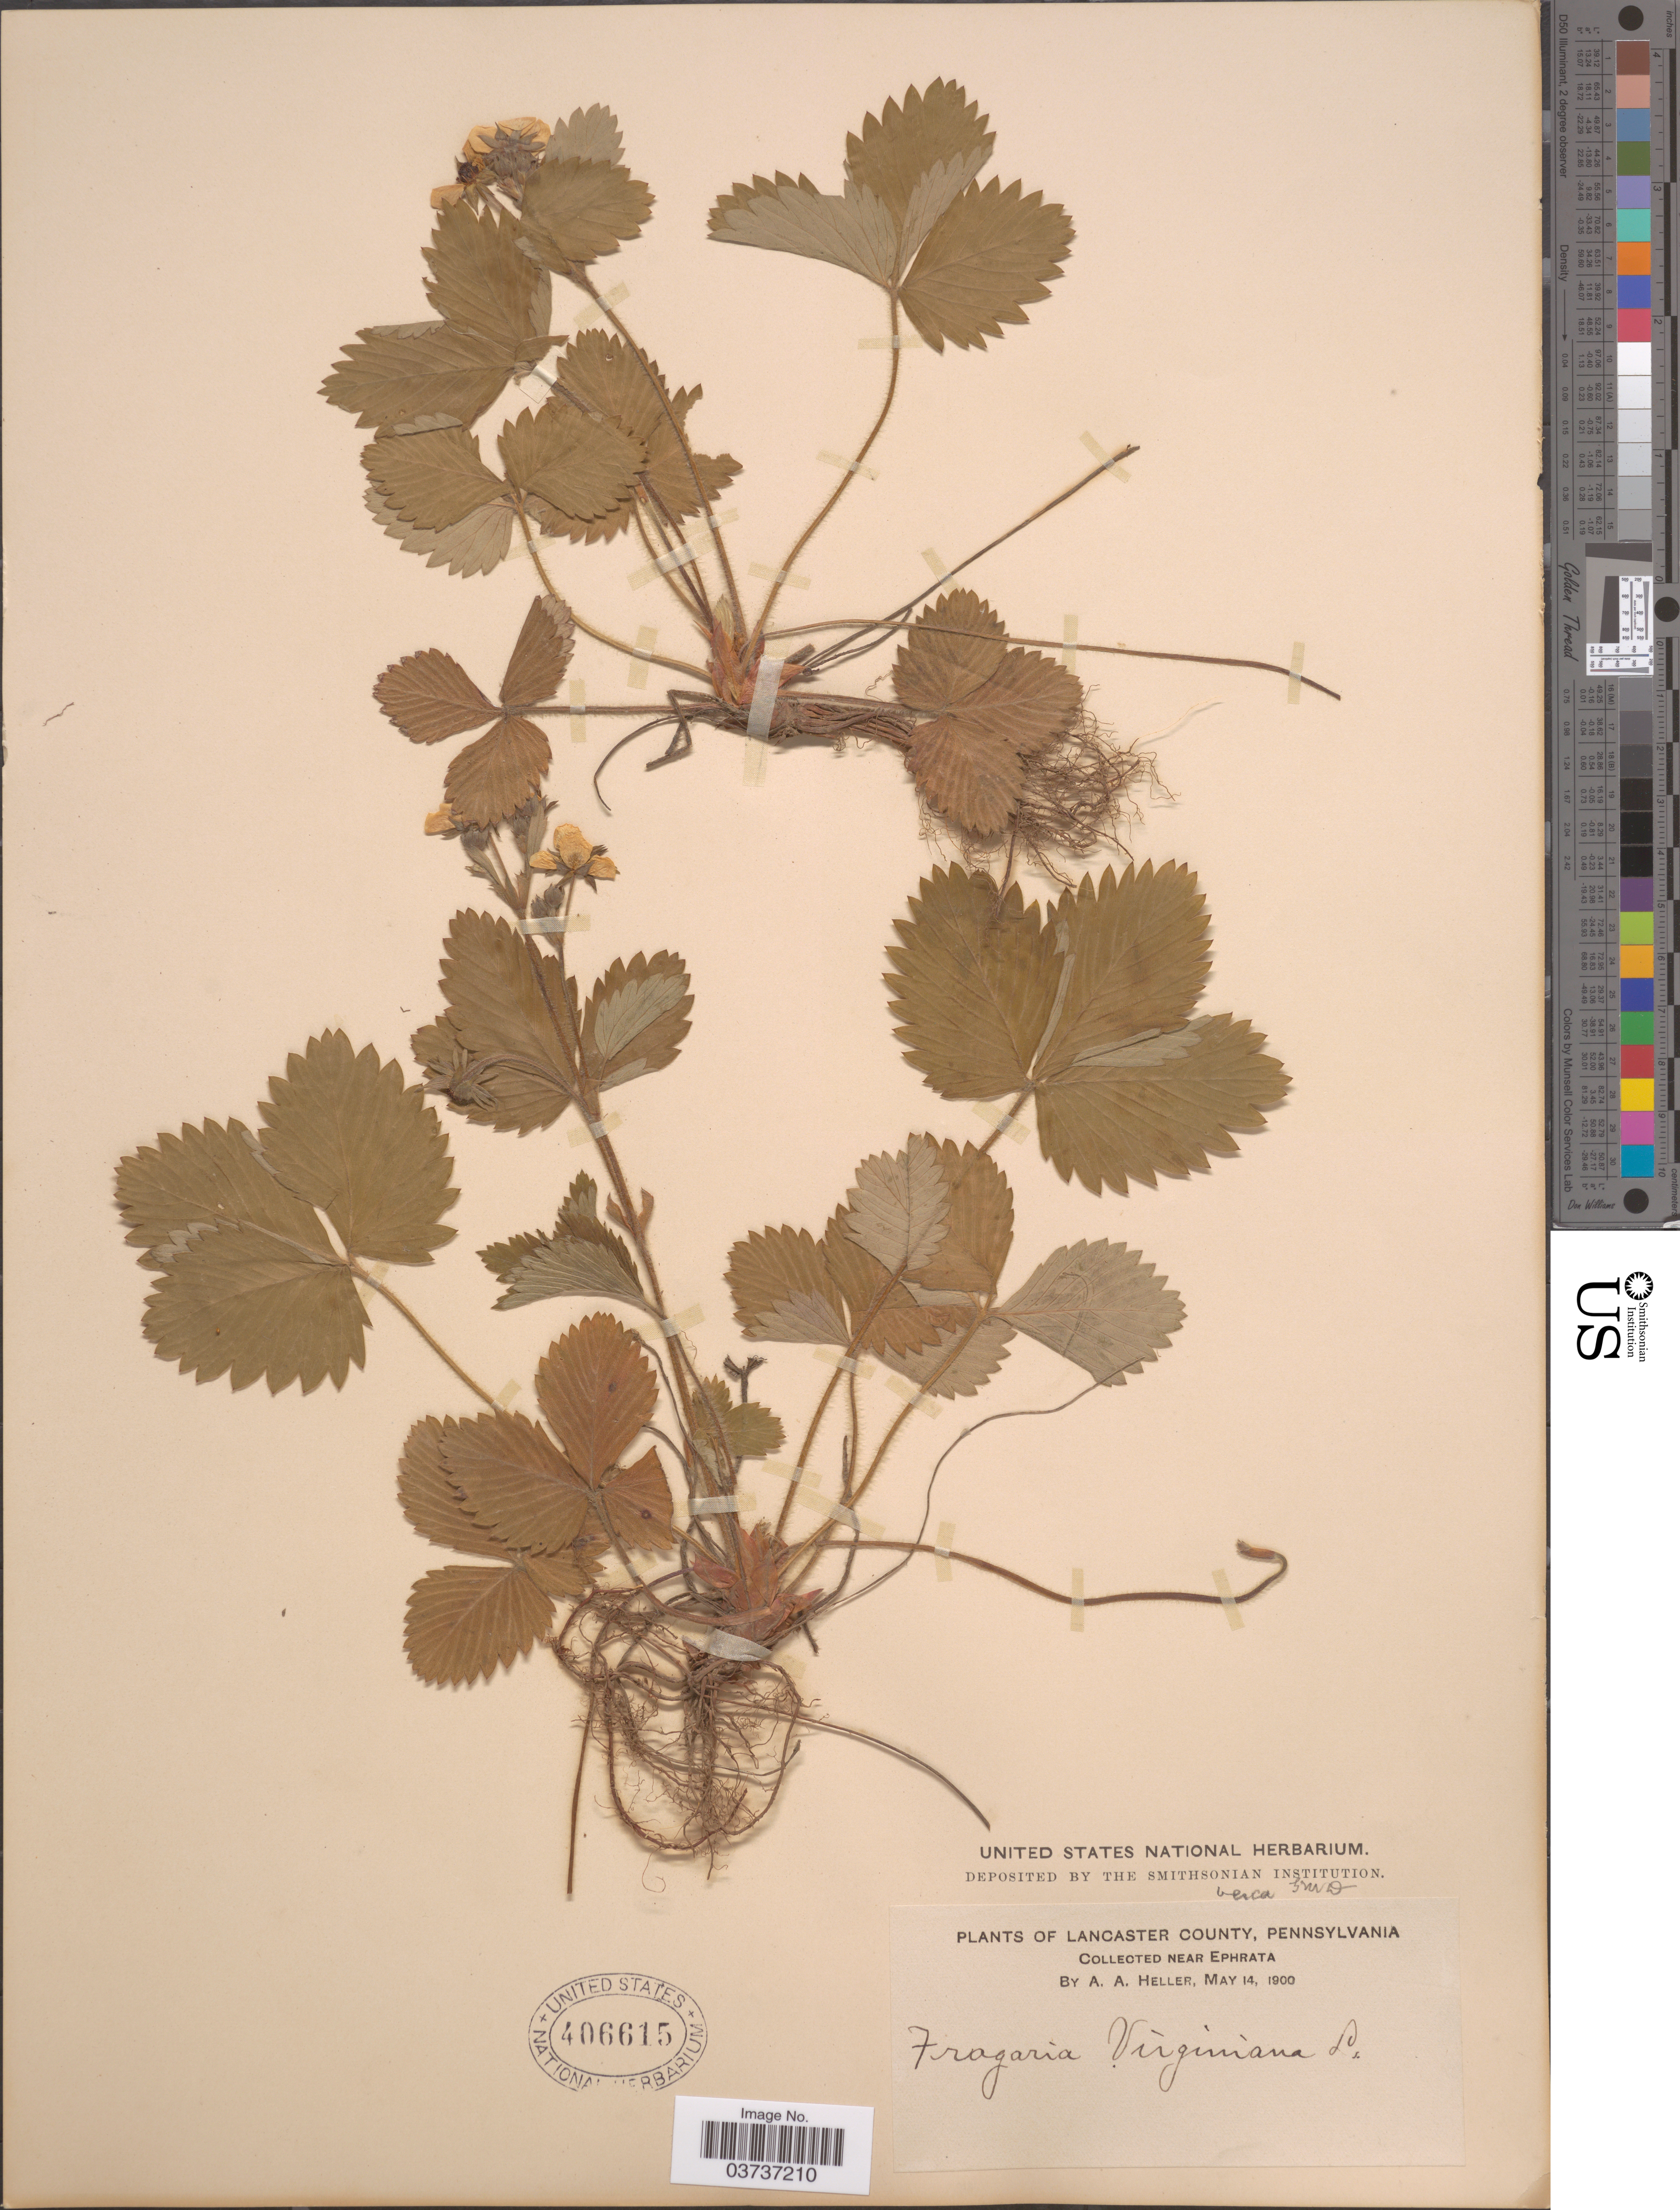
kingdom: Plantae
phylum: Tracheophyta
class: Magnoliopsida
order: Rosales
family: Rosaceae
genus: Fragaria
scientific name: Fragaria vesca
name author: L.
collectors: A. A. Heller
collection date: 1900-05-14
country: United States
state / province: Pennsylvania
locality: Lancaster County. Near Ephrata.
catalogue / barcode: US 406615